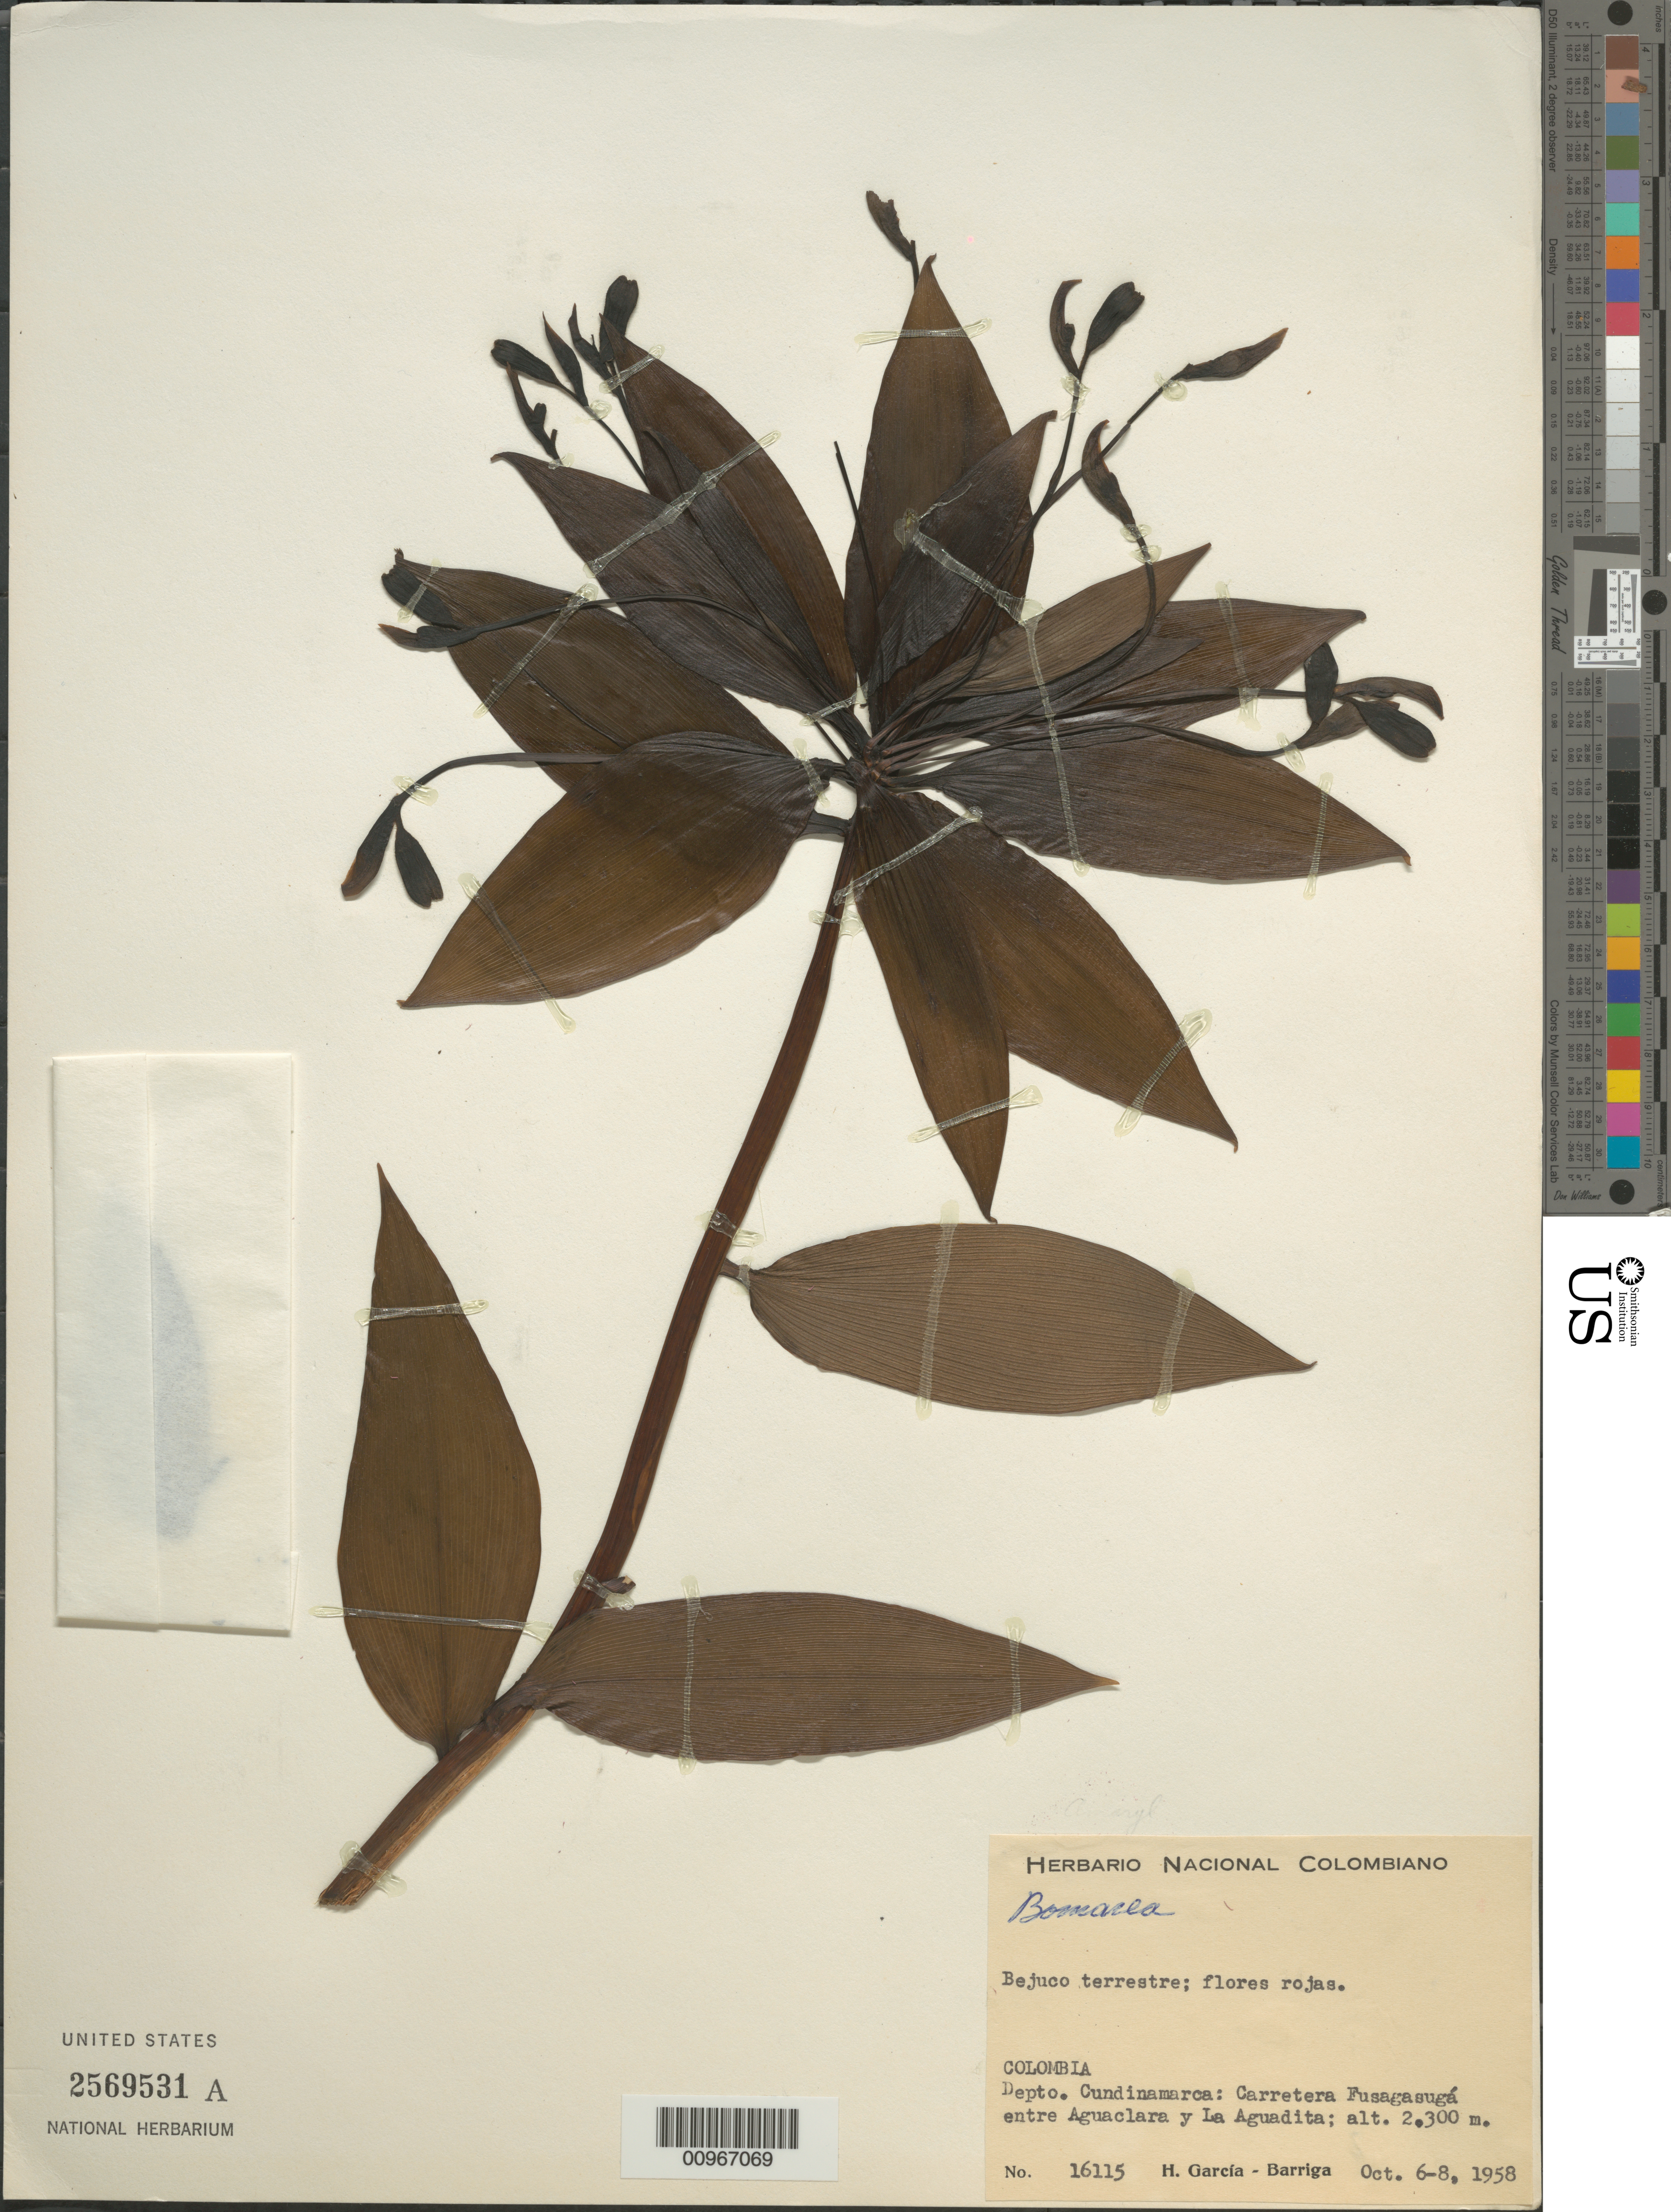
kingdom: Plantae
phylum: Tracheophyta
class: Liliopsida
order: Liliales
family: Alstroemeriaceae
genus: Bomarea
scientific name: Bomarea sp.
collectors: H. García Barriga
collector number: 16115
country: Colombia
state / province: Cundinamarca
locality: Carretera Fusgasuga between Aguaclara and La Aguadita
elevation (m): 2300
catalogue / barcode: US 2569531A